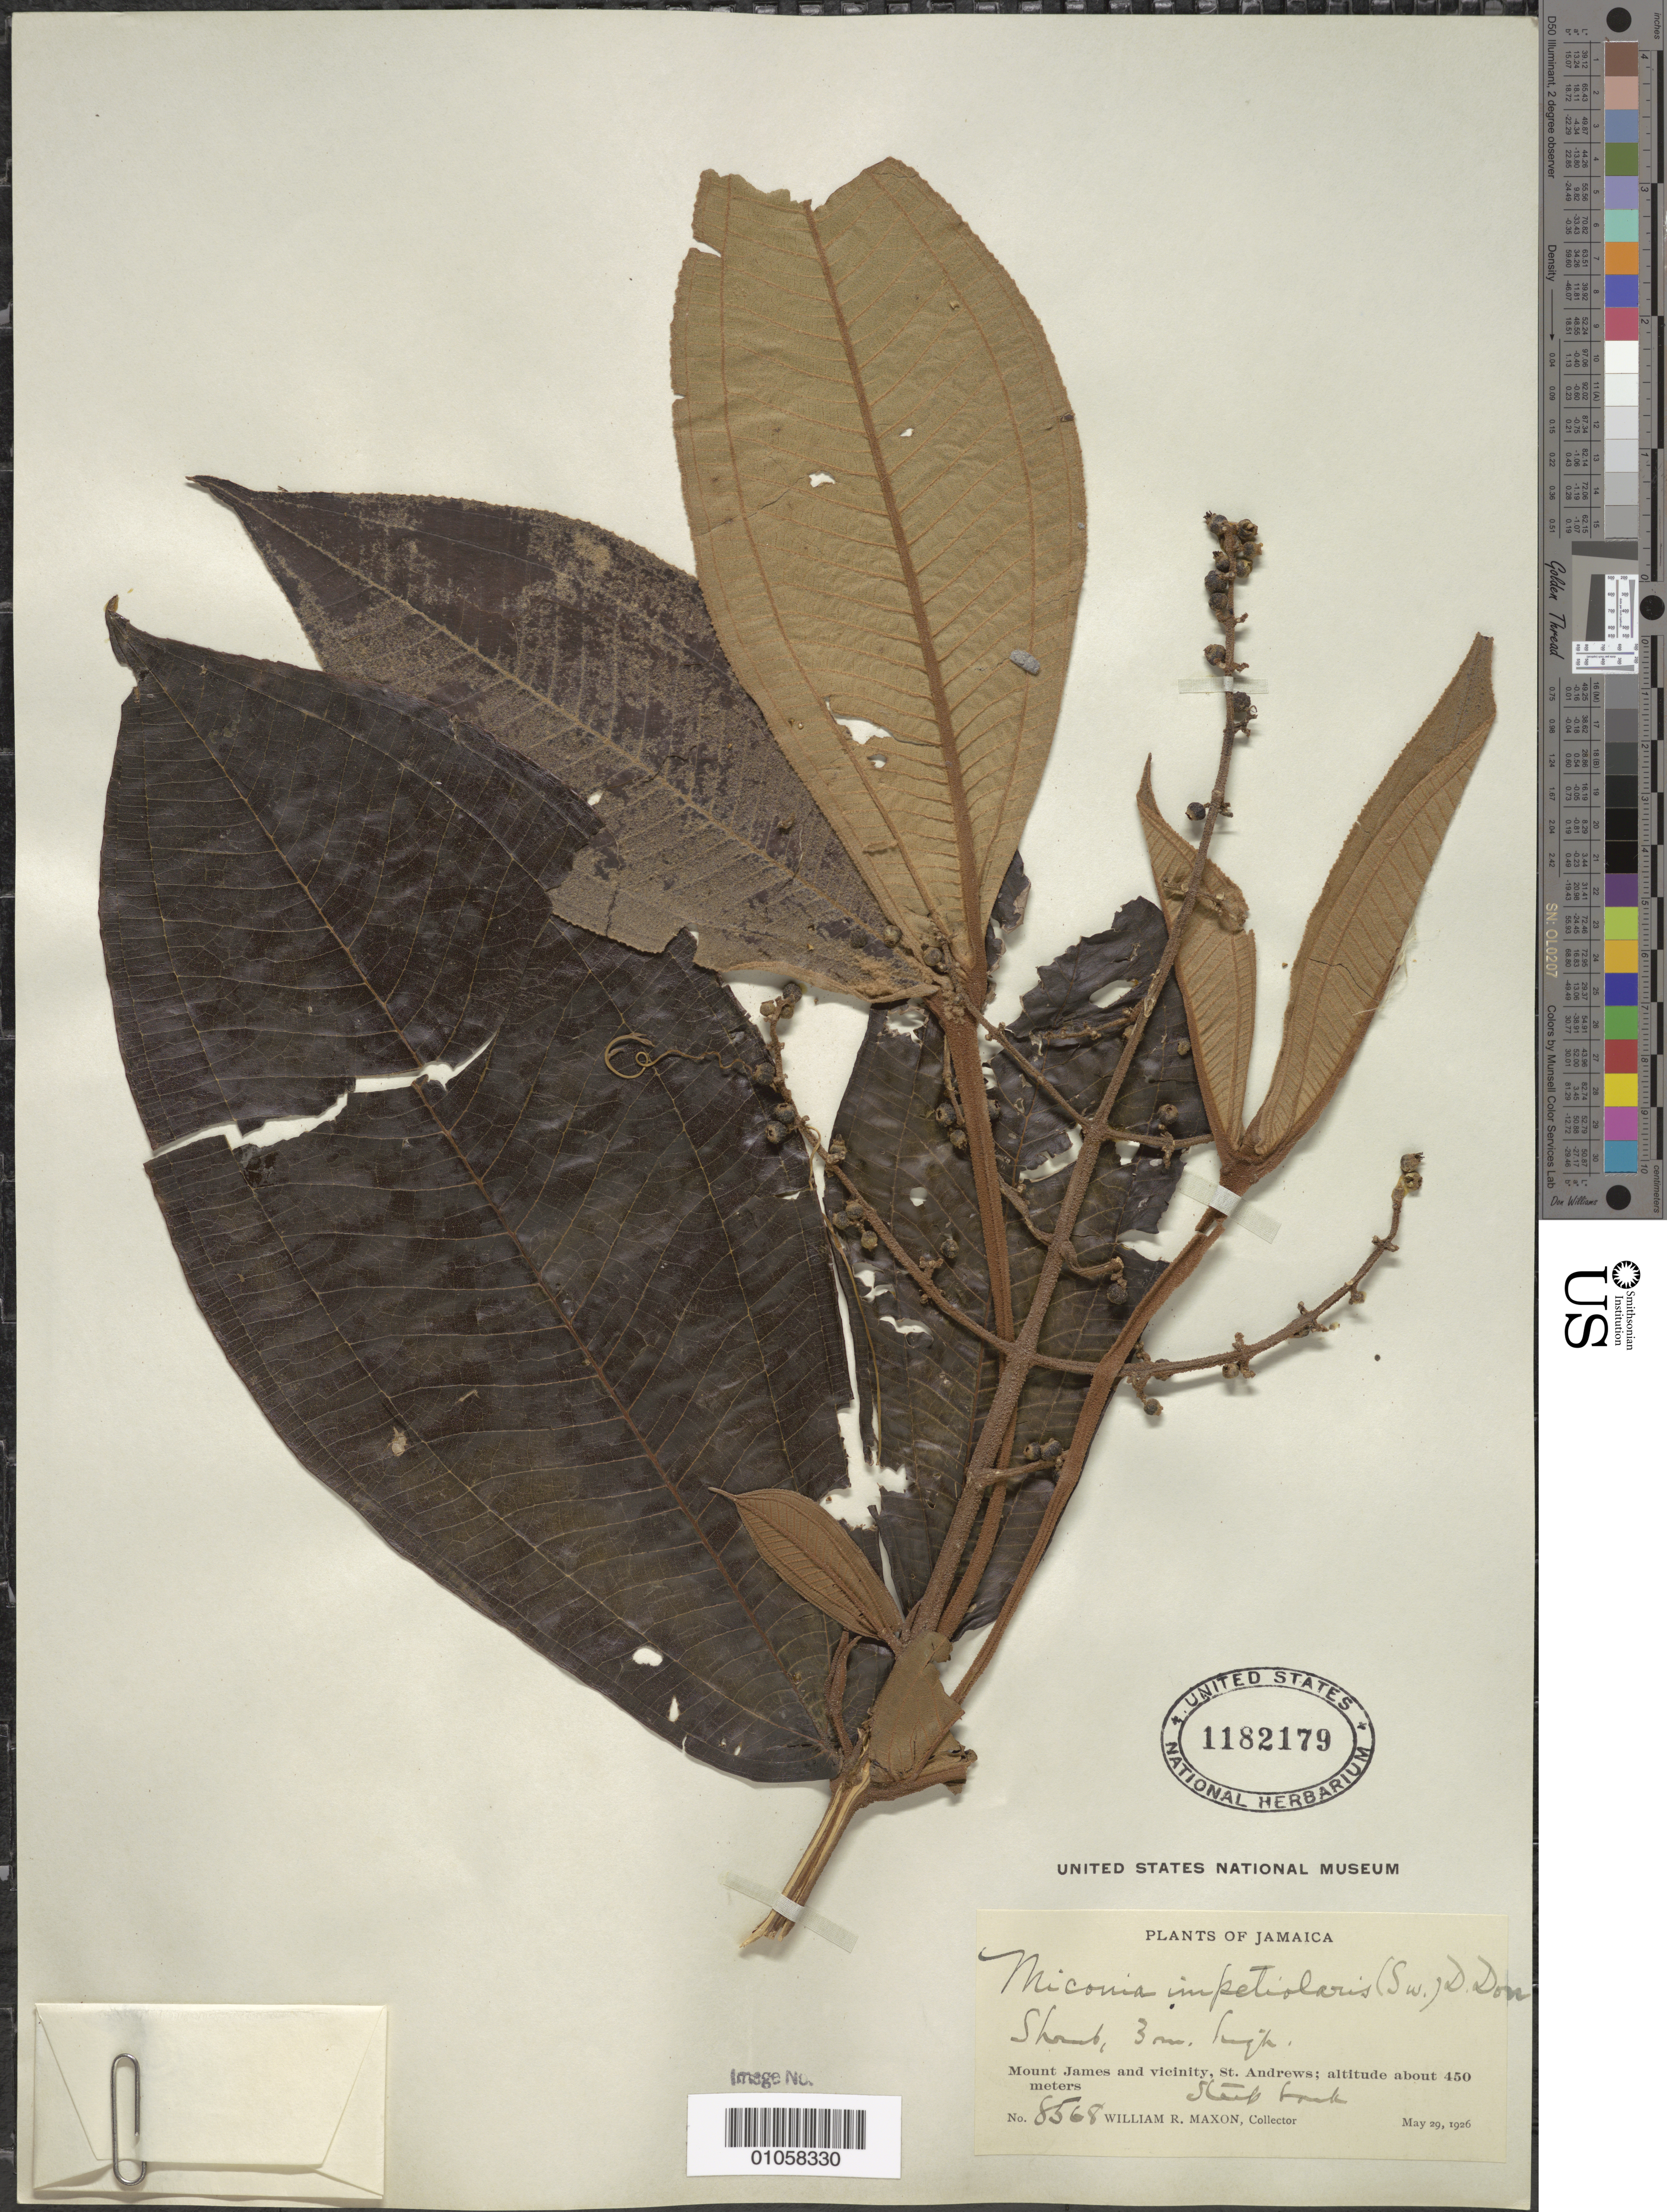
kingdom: Plantae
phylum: Tracheophyta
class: Magnoliopsida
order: Myrtales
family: Melastomataceae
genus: Miconia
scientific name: Miconia impetiolaris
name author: (Sw.) D. Don ex DC.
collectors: W. R. Maxon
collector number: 8568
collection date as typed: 29 May 1926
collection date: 1926-05-29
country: Jamaica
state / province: Saint Andrew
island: Jamaica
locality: Mount James and vicinity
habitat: Steep bank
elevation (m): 450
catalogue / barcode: US 1182179